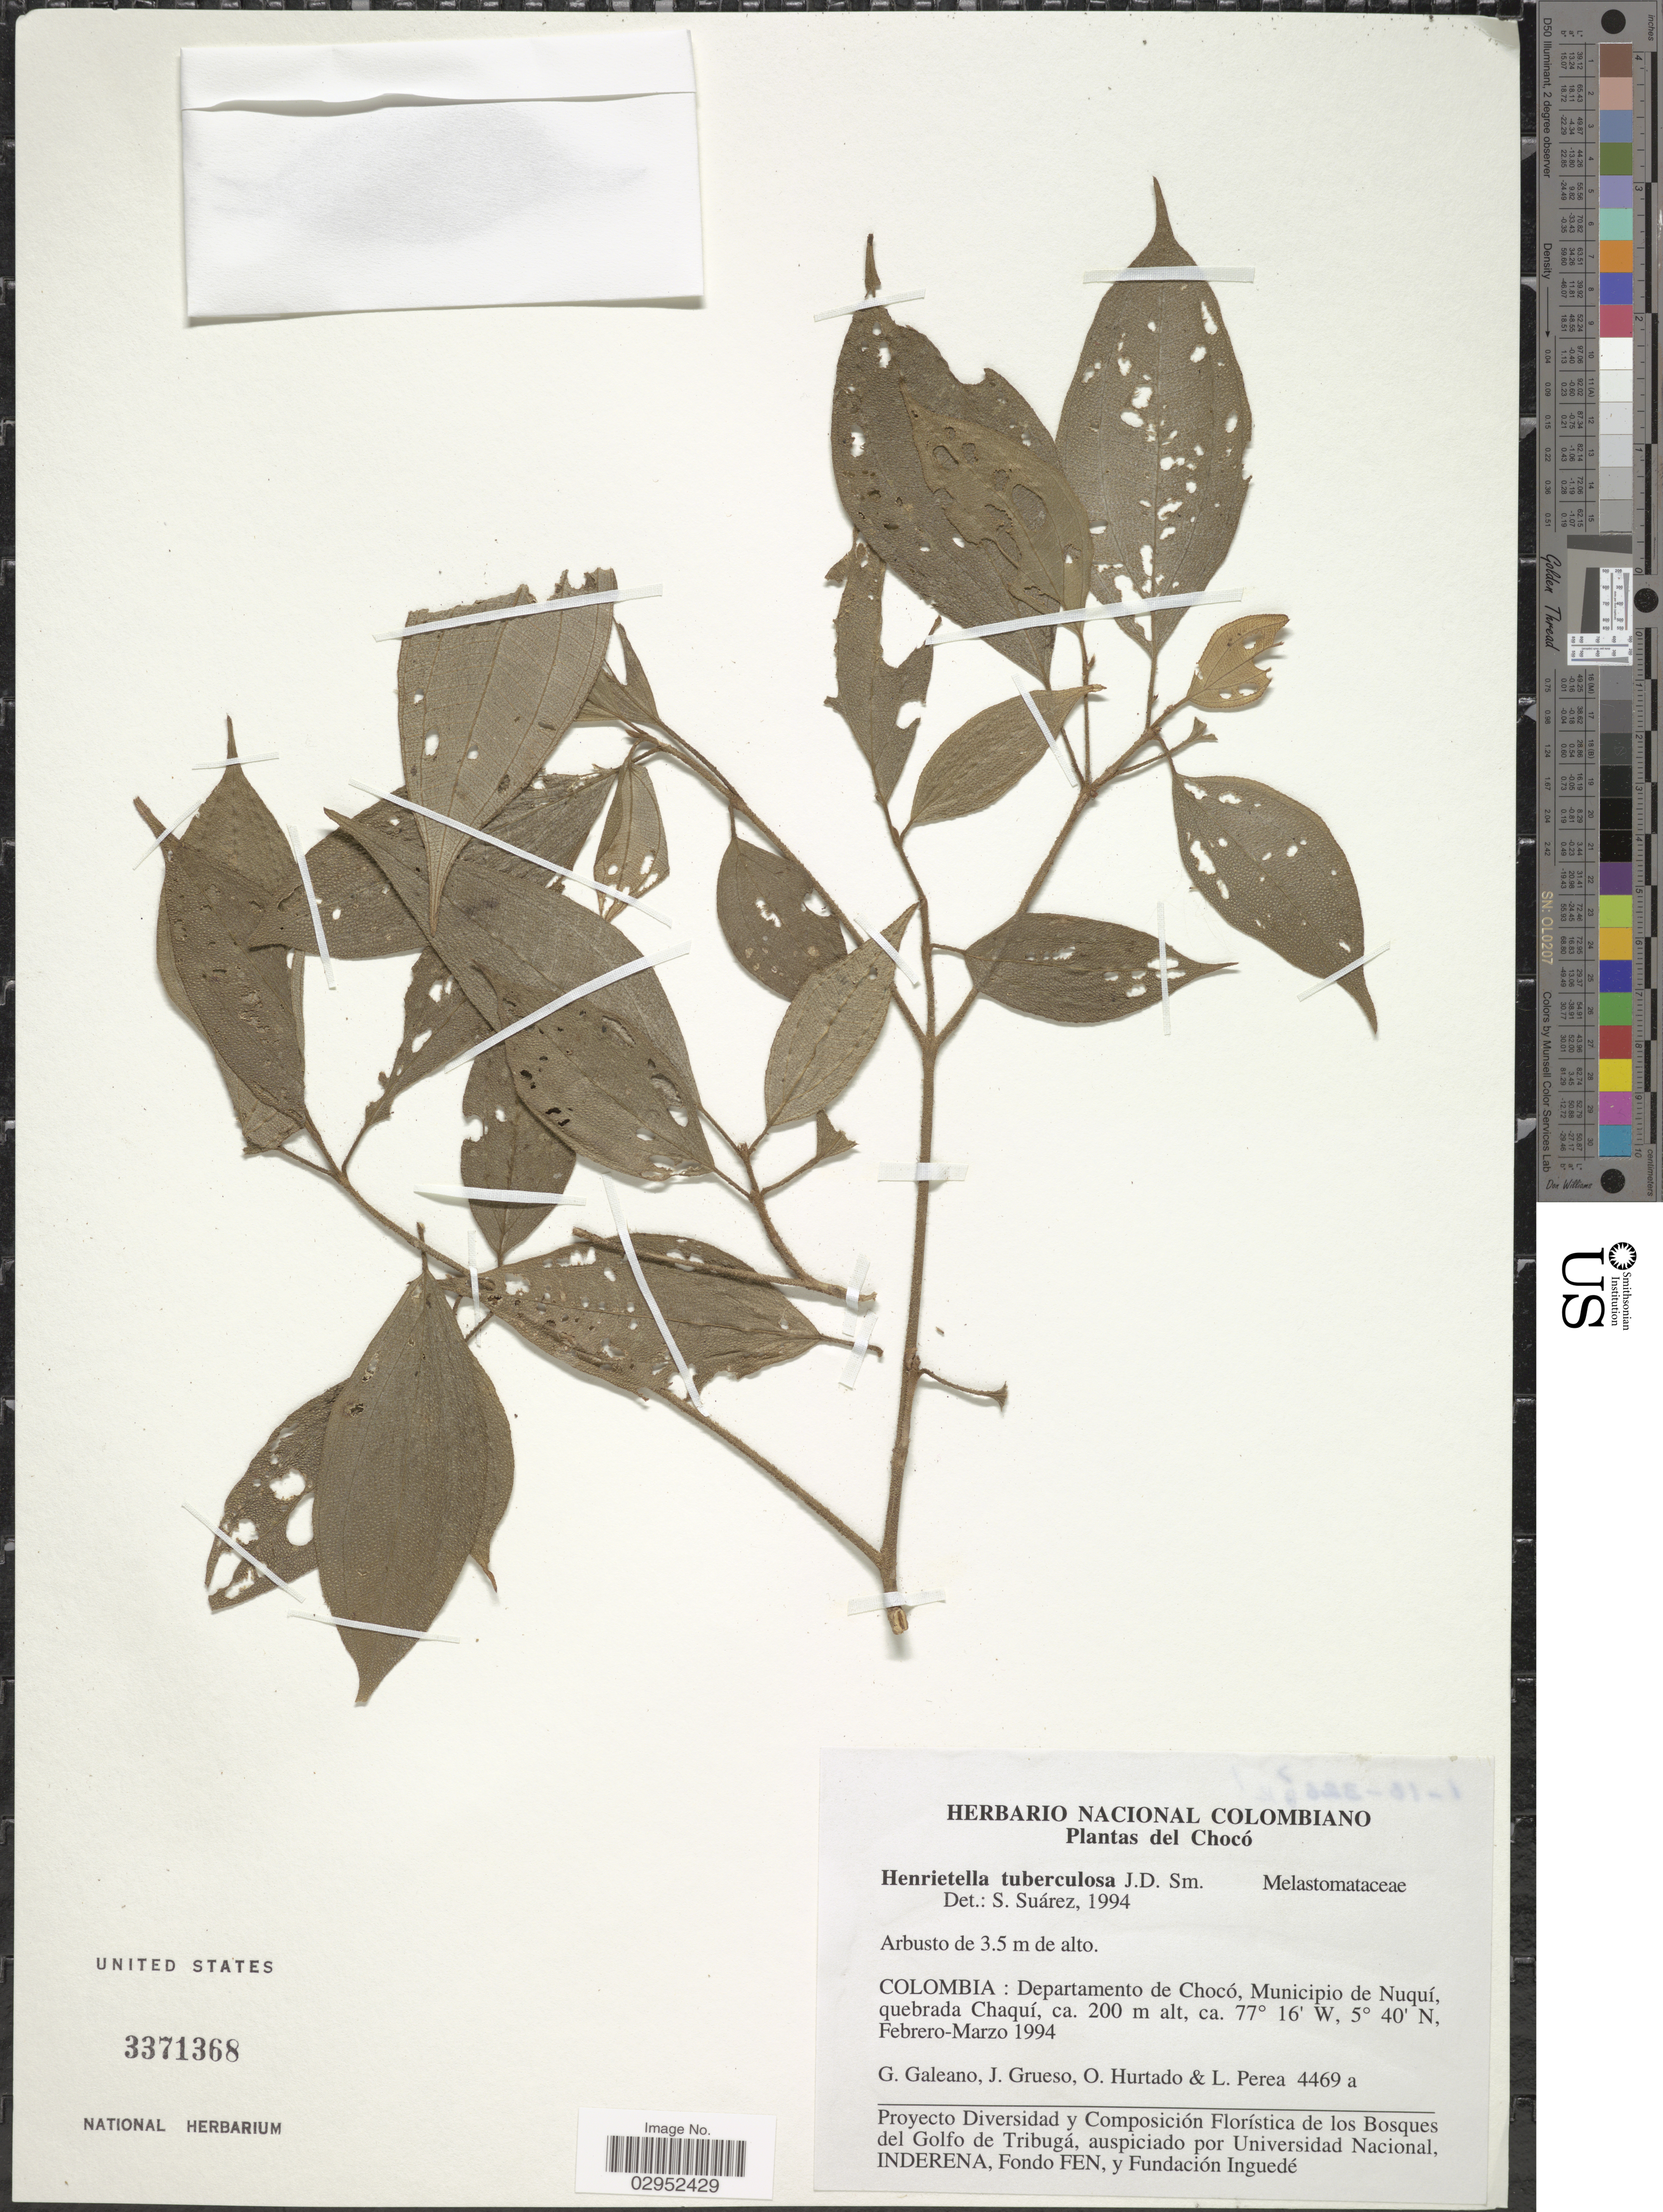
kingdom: Plantae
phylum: Tracheophyta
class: Magnoliopsida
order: Myrtales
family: Melastomataceae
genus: Henriettea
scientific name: Henriettea tuberculosa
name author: (Donn. Sm.) L.O. Williams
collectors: G. A. Galeano, J. Grueso, O. Hurtado & L. Perea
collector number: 4469a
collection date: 1994-02/1994-03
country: Colombia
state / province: Chocó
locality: Departamento de Chocó, Municipio de Nuquí, quebrada Chaquí.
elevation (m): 200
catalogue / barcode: US 3371368